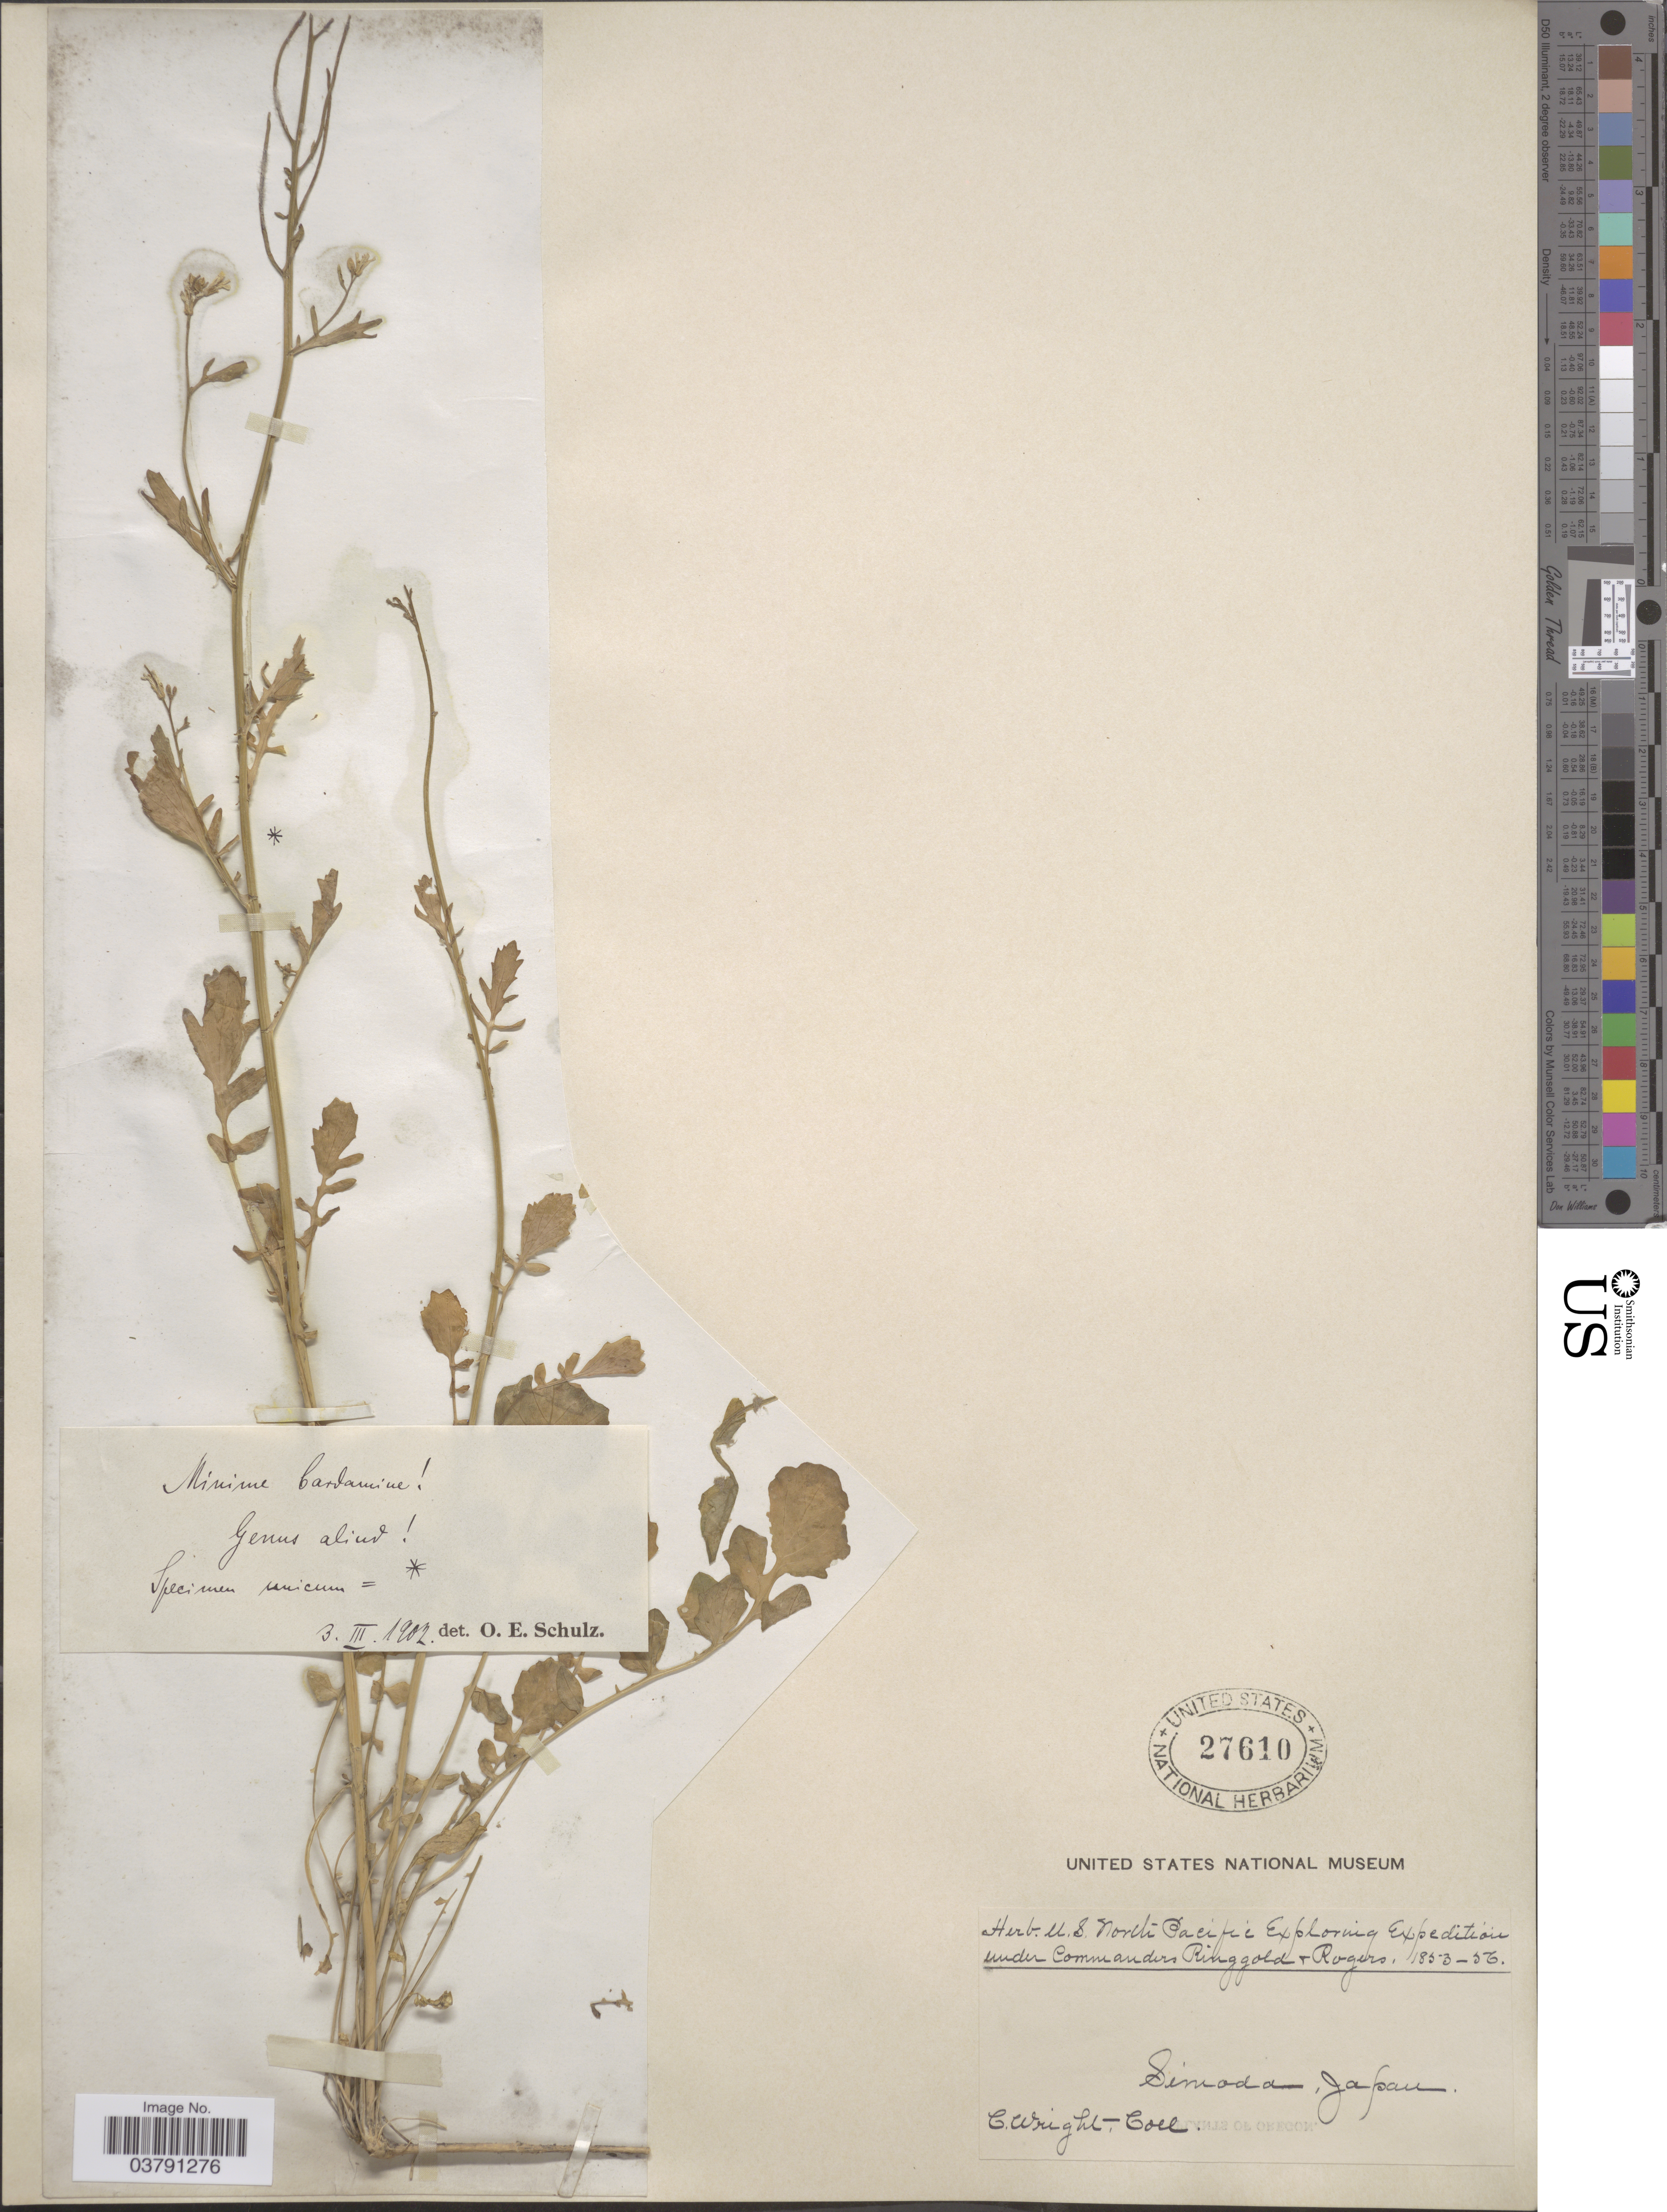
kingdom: Plantae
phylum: Tracheophyta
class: Magnoliopsida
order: Brassicales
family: Brassicaceae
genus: Cardamine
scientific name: Cardamine sp.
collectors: C. Wright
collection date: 1853/1856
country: Japan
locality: Simoda.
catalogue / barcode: US 27610